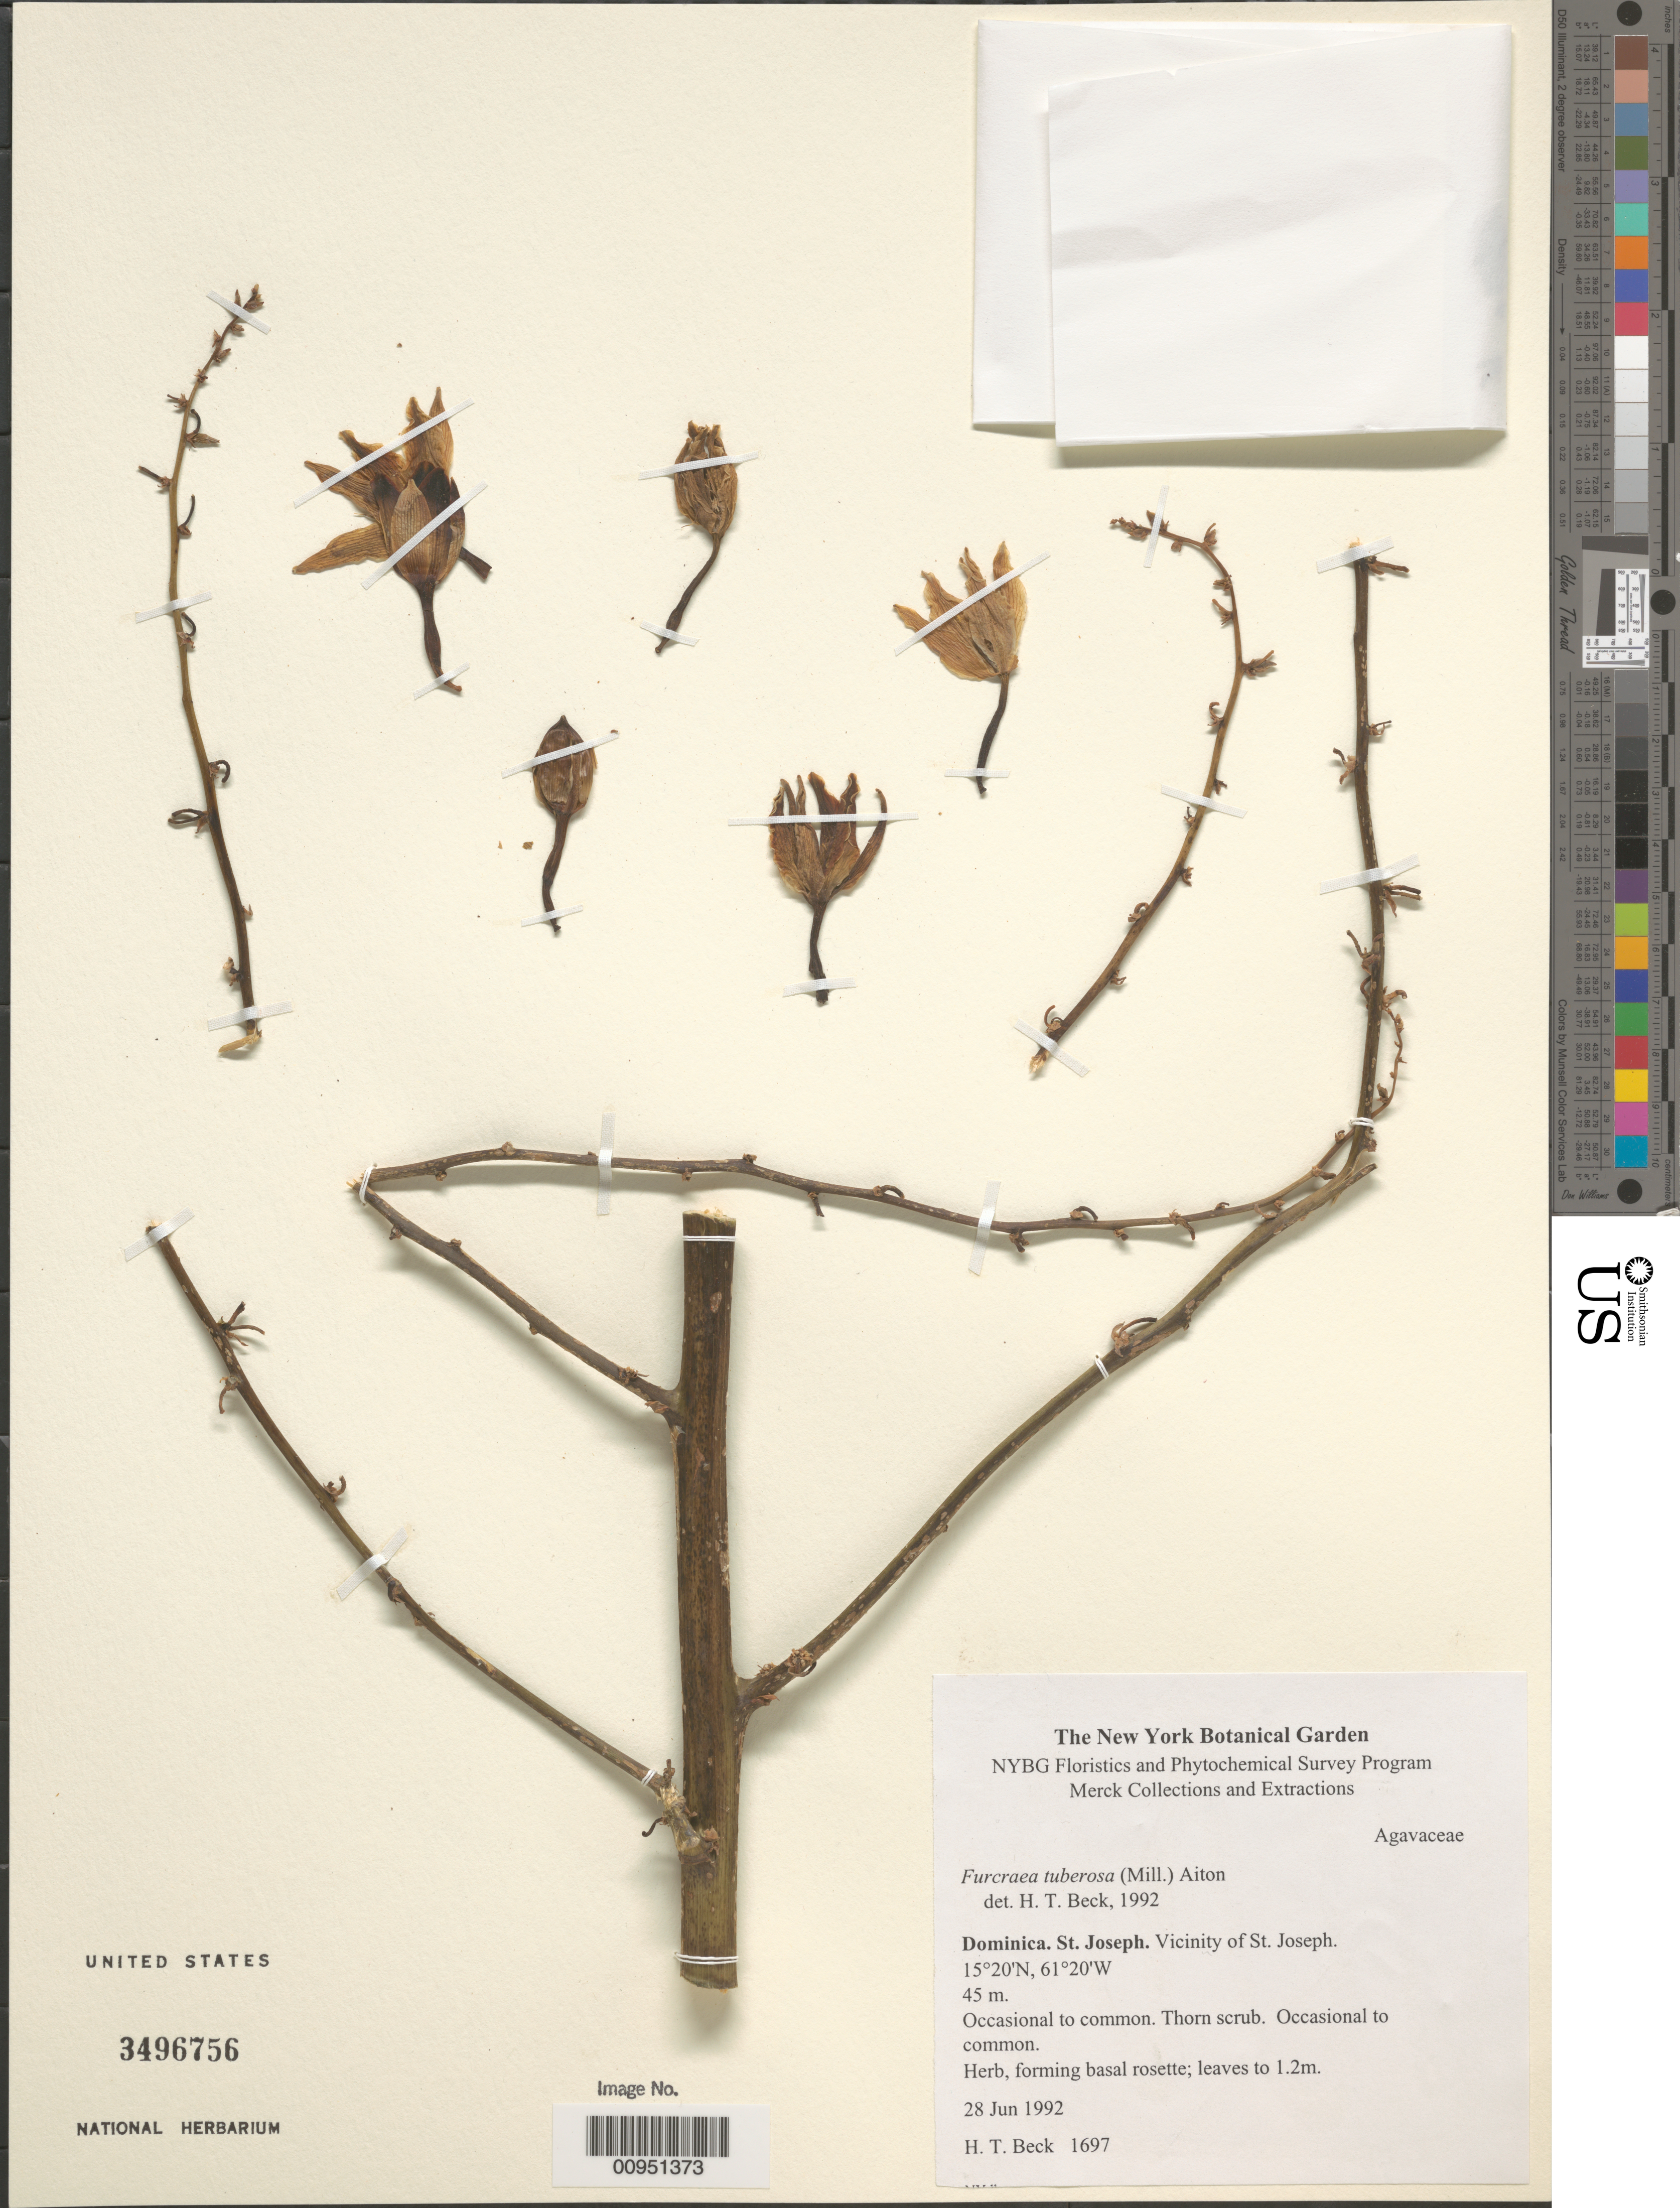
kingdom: Plantae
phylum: Tracheophyta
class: Liliopsida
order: Asparagales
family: Asparagaceae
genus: Furcraea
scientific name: Furcraea tuberosa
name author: (Mill.) W.T. Aiton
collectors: H. T. Beck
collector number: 1697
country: Dominica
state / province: St. Joseph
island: Windward Is.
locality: St. Joseph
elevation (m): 45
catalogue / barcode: US 3496756